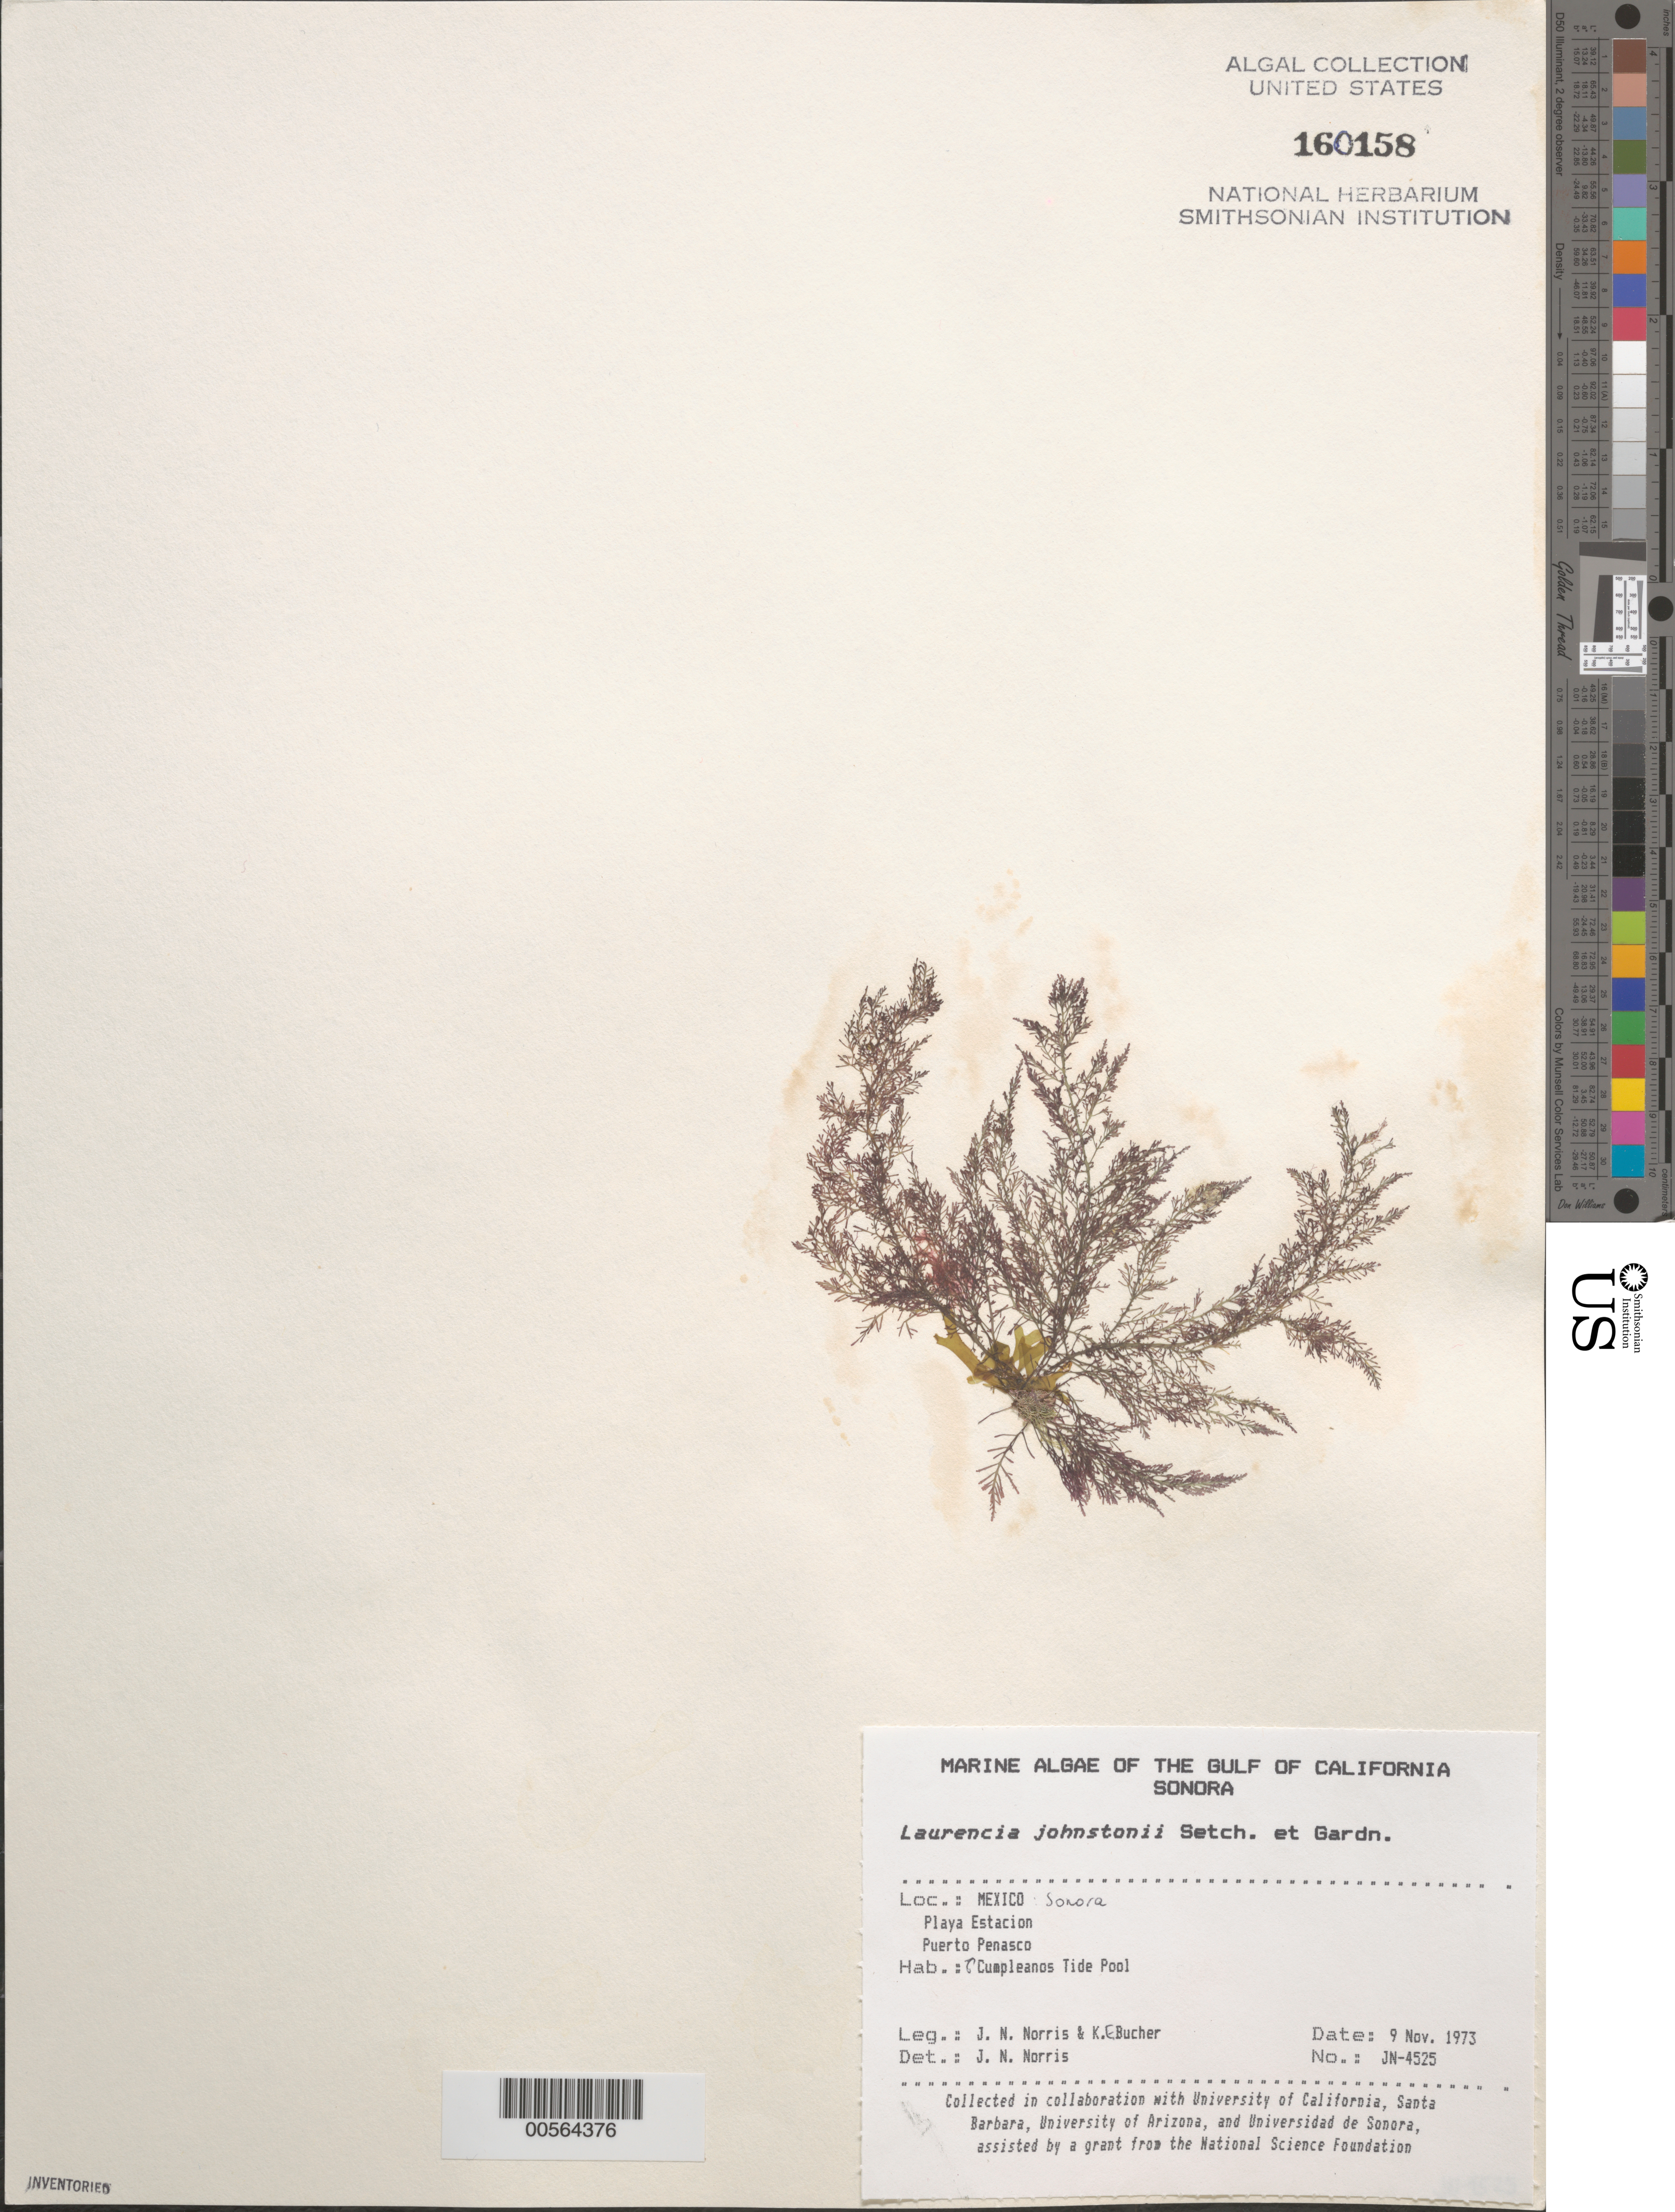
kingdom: Plantae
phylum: Rhodophyta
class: Florideophyceae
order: Ceramiales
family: Rhodomelaceae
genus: Laurencia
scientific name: Laurencia johnstonii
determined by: Norris, James N.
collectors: J. N. Norris & K. E. Bucher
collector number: JN-4525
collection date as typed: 09 Nov 1973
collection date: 1973-11-09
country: Mexico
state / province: Sonora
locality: Playa Estacion, Puerto Penasco, Cumpleanos Tide Pool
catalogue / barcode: US 160158